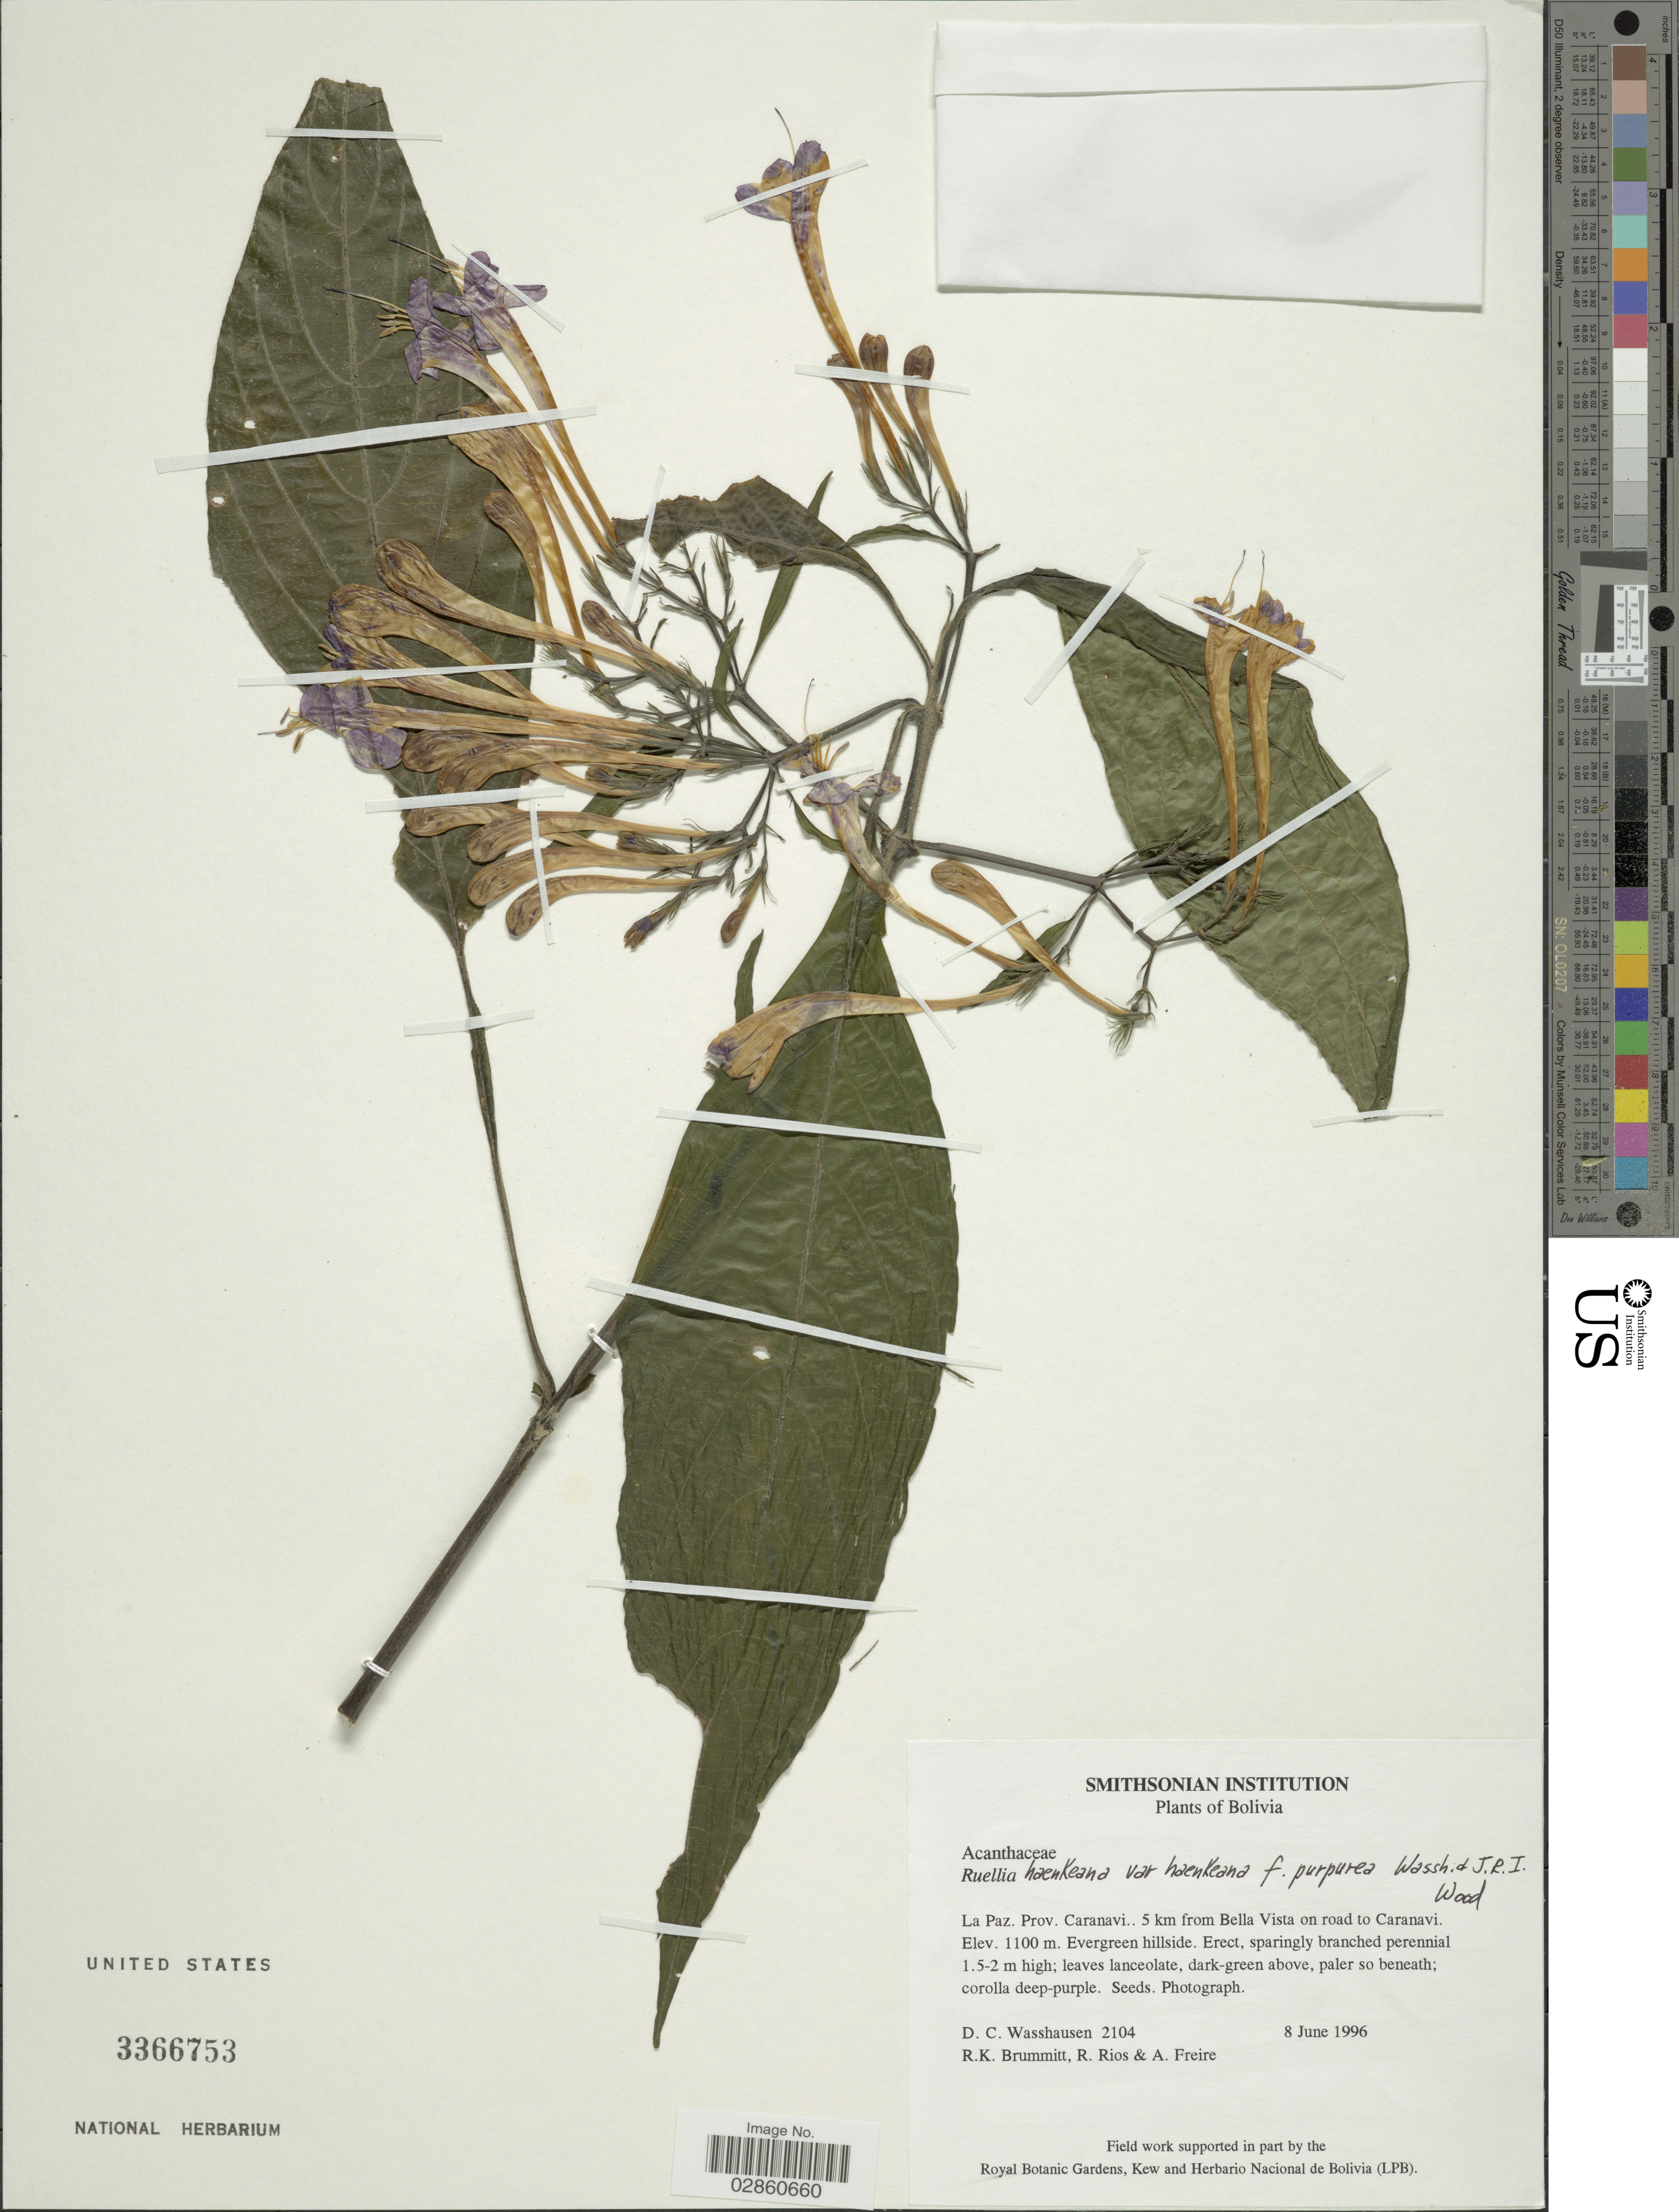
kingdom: Plantae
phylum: Tracheophyta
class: Magnoliopsida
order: Lamiales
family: Acanthaceae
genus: Ruellia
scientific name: Ruellia haenkeana f. purpurea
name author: Wassh. & J.R.I. Wood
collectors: D. C. Wasshausen, R. K. Brummitt, R. Rios & A. Freire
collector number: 2104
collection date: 1996-06-08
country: Bolivia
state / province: La Paz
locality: La Paz. Prov. Caranavi. 5 km from Bella Vista on road to Caranavi.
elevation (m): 1100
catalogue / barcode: US 3366753